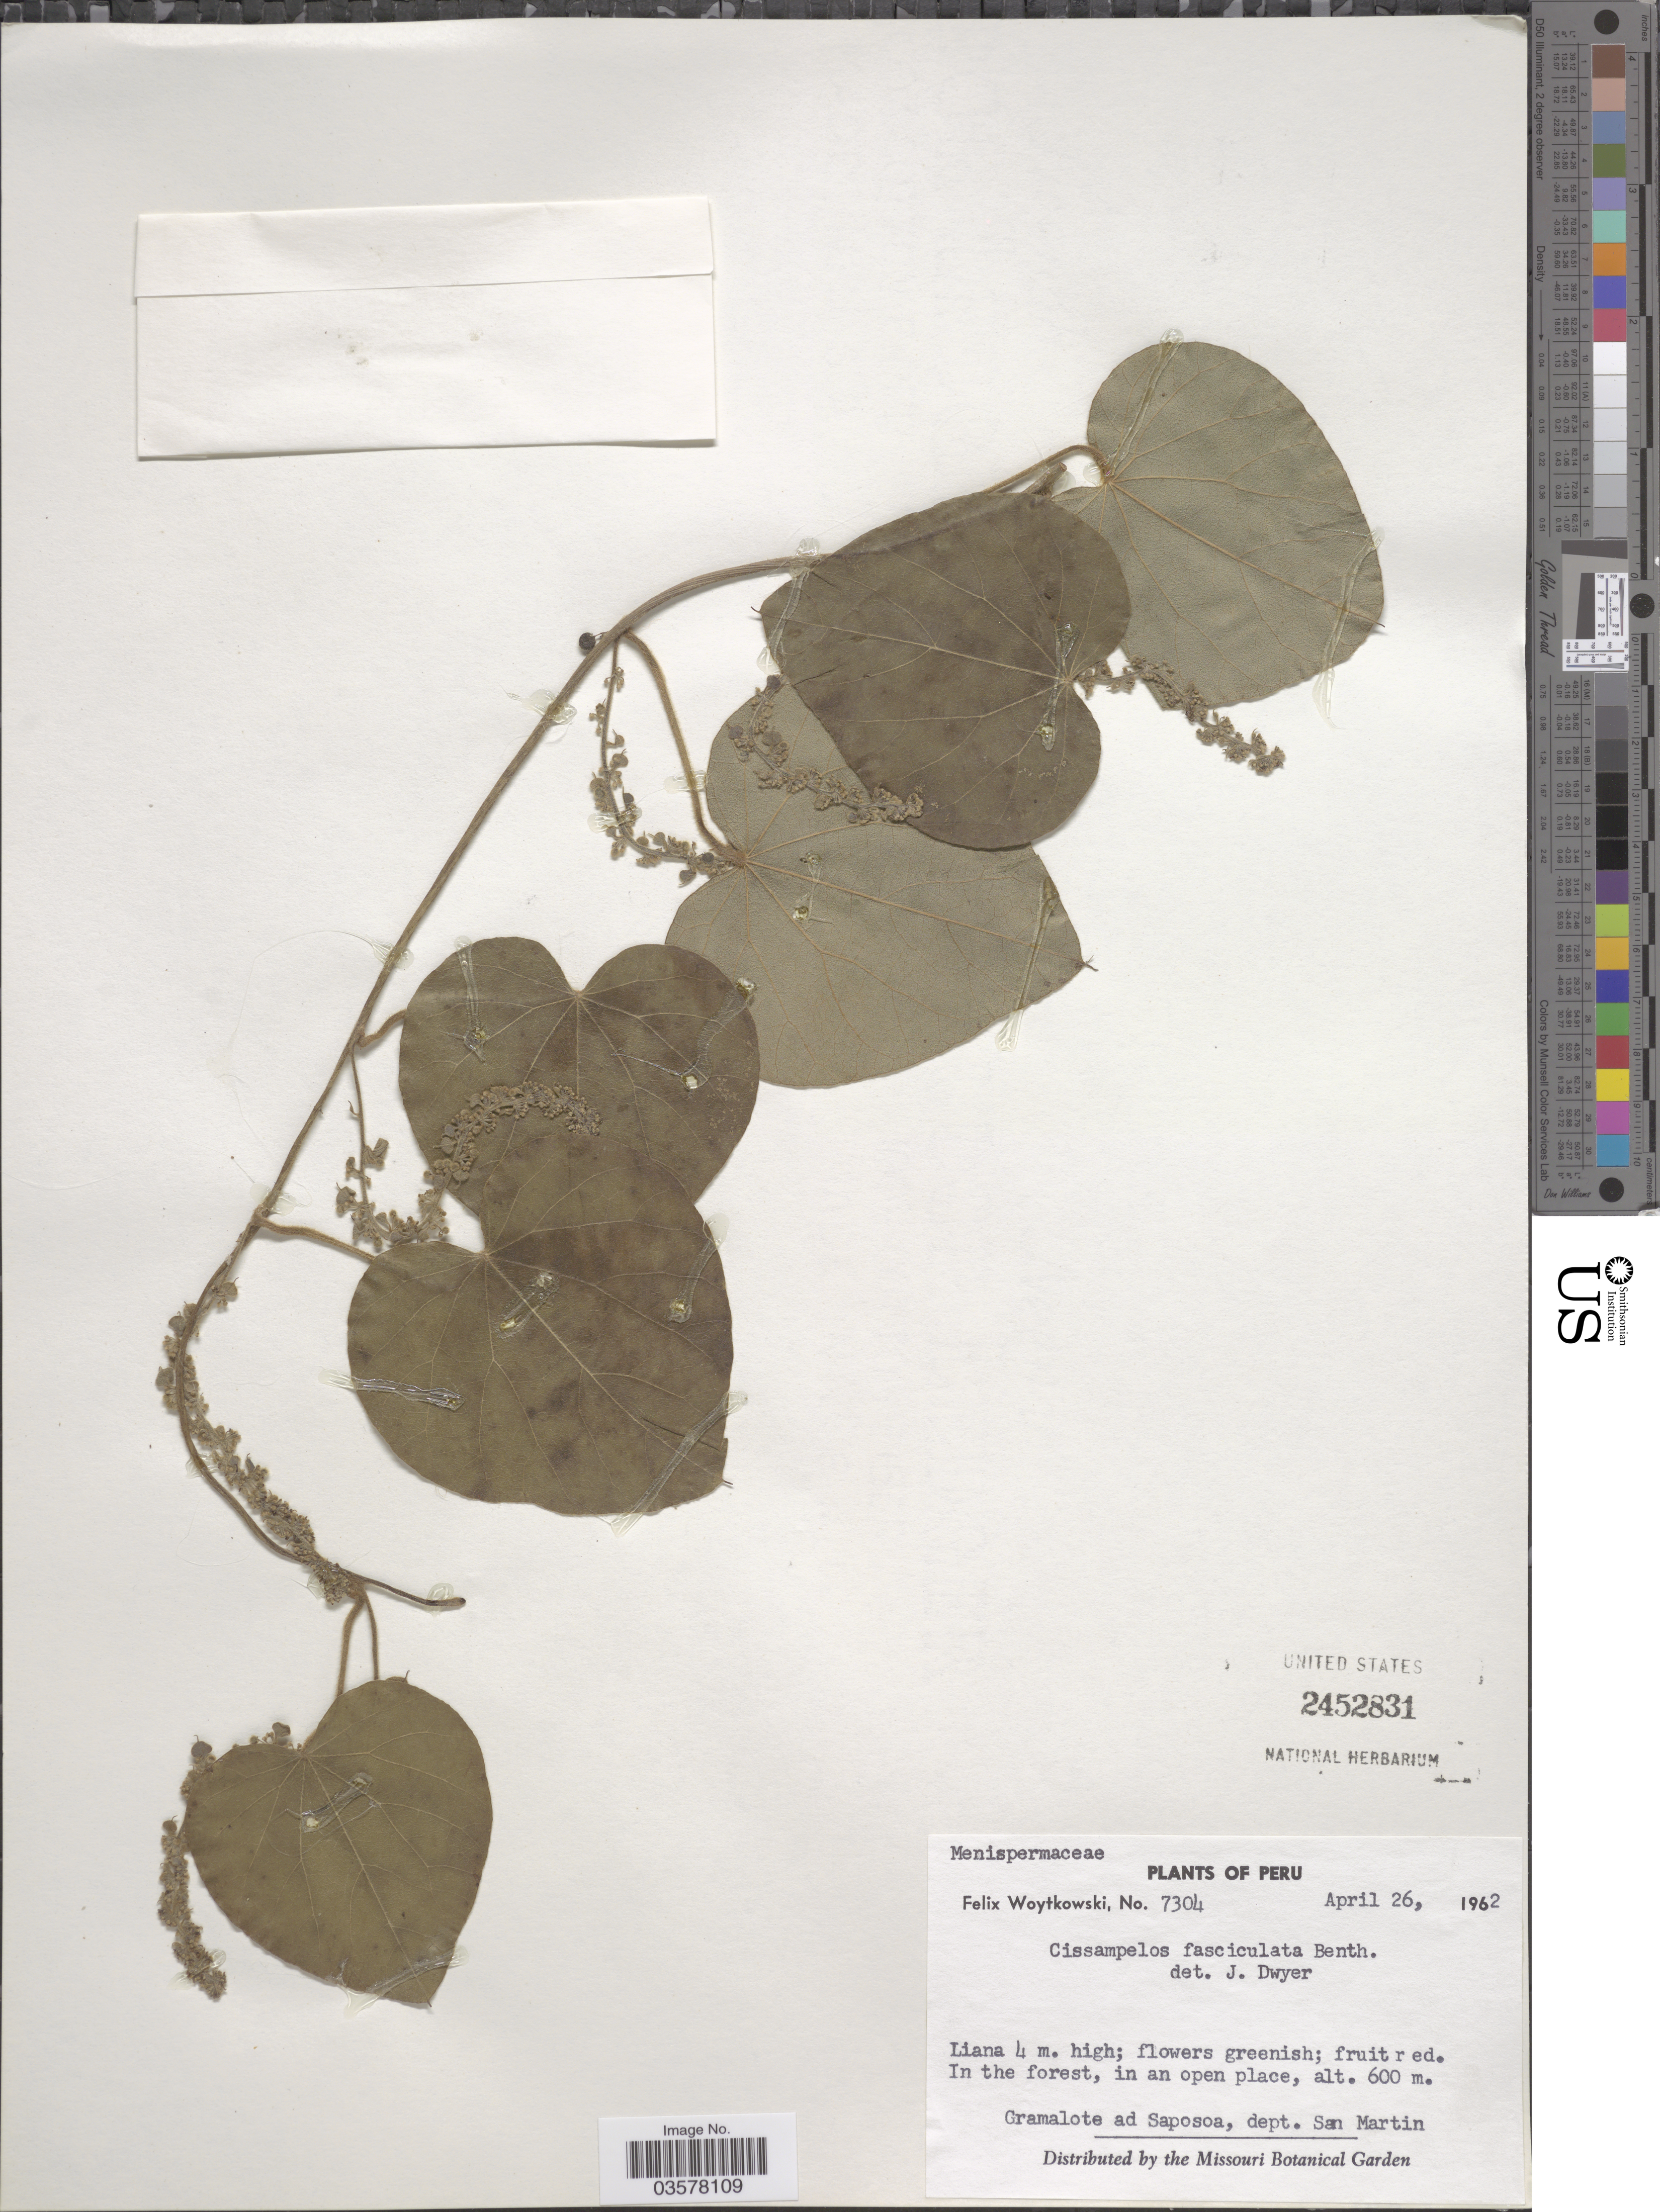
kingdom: Plantae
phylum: Tracheophyta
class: Magnoliopsida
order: Ranunculales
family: Menispermaceae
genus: Cissampelos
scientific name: Cissampelos fasciculata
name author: Benth.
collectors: F. Woytkowski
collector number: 7304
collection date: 1962-04-26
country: Peru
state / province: San Martín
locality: Gramalote ad Saposoa, dept. San Martin.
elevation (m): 600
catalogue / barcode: US 2452831